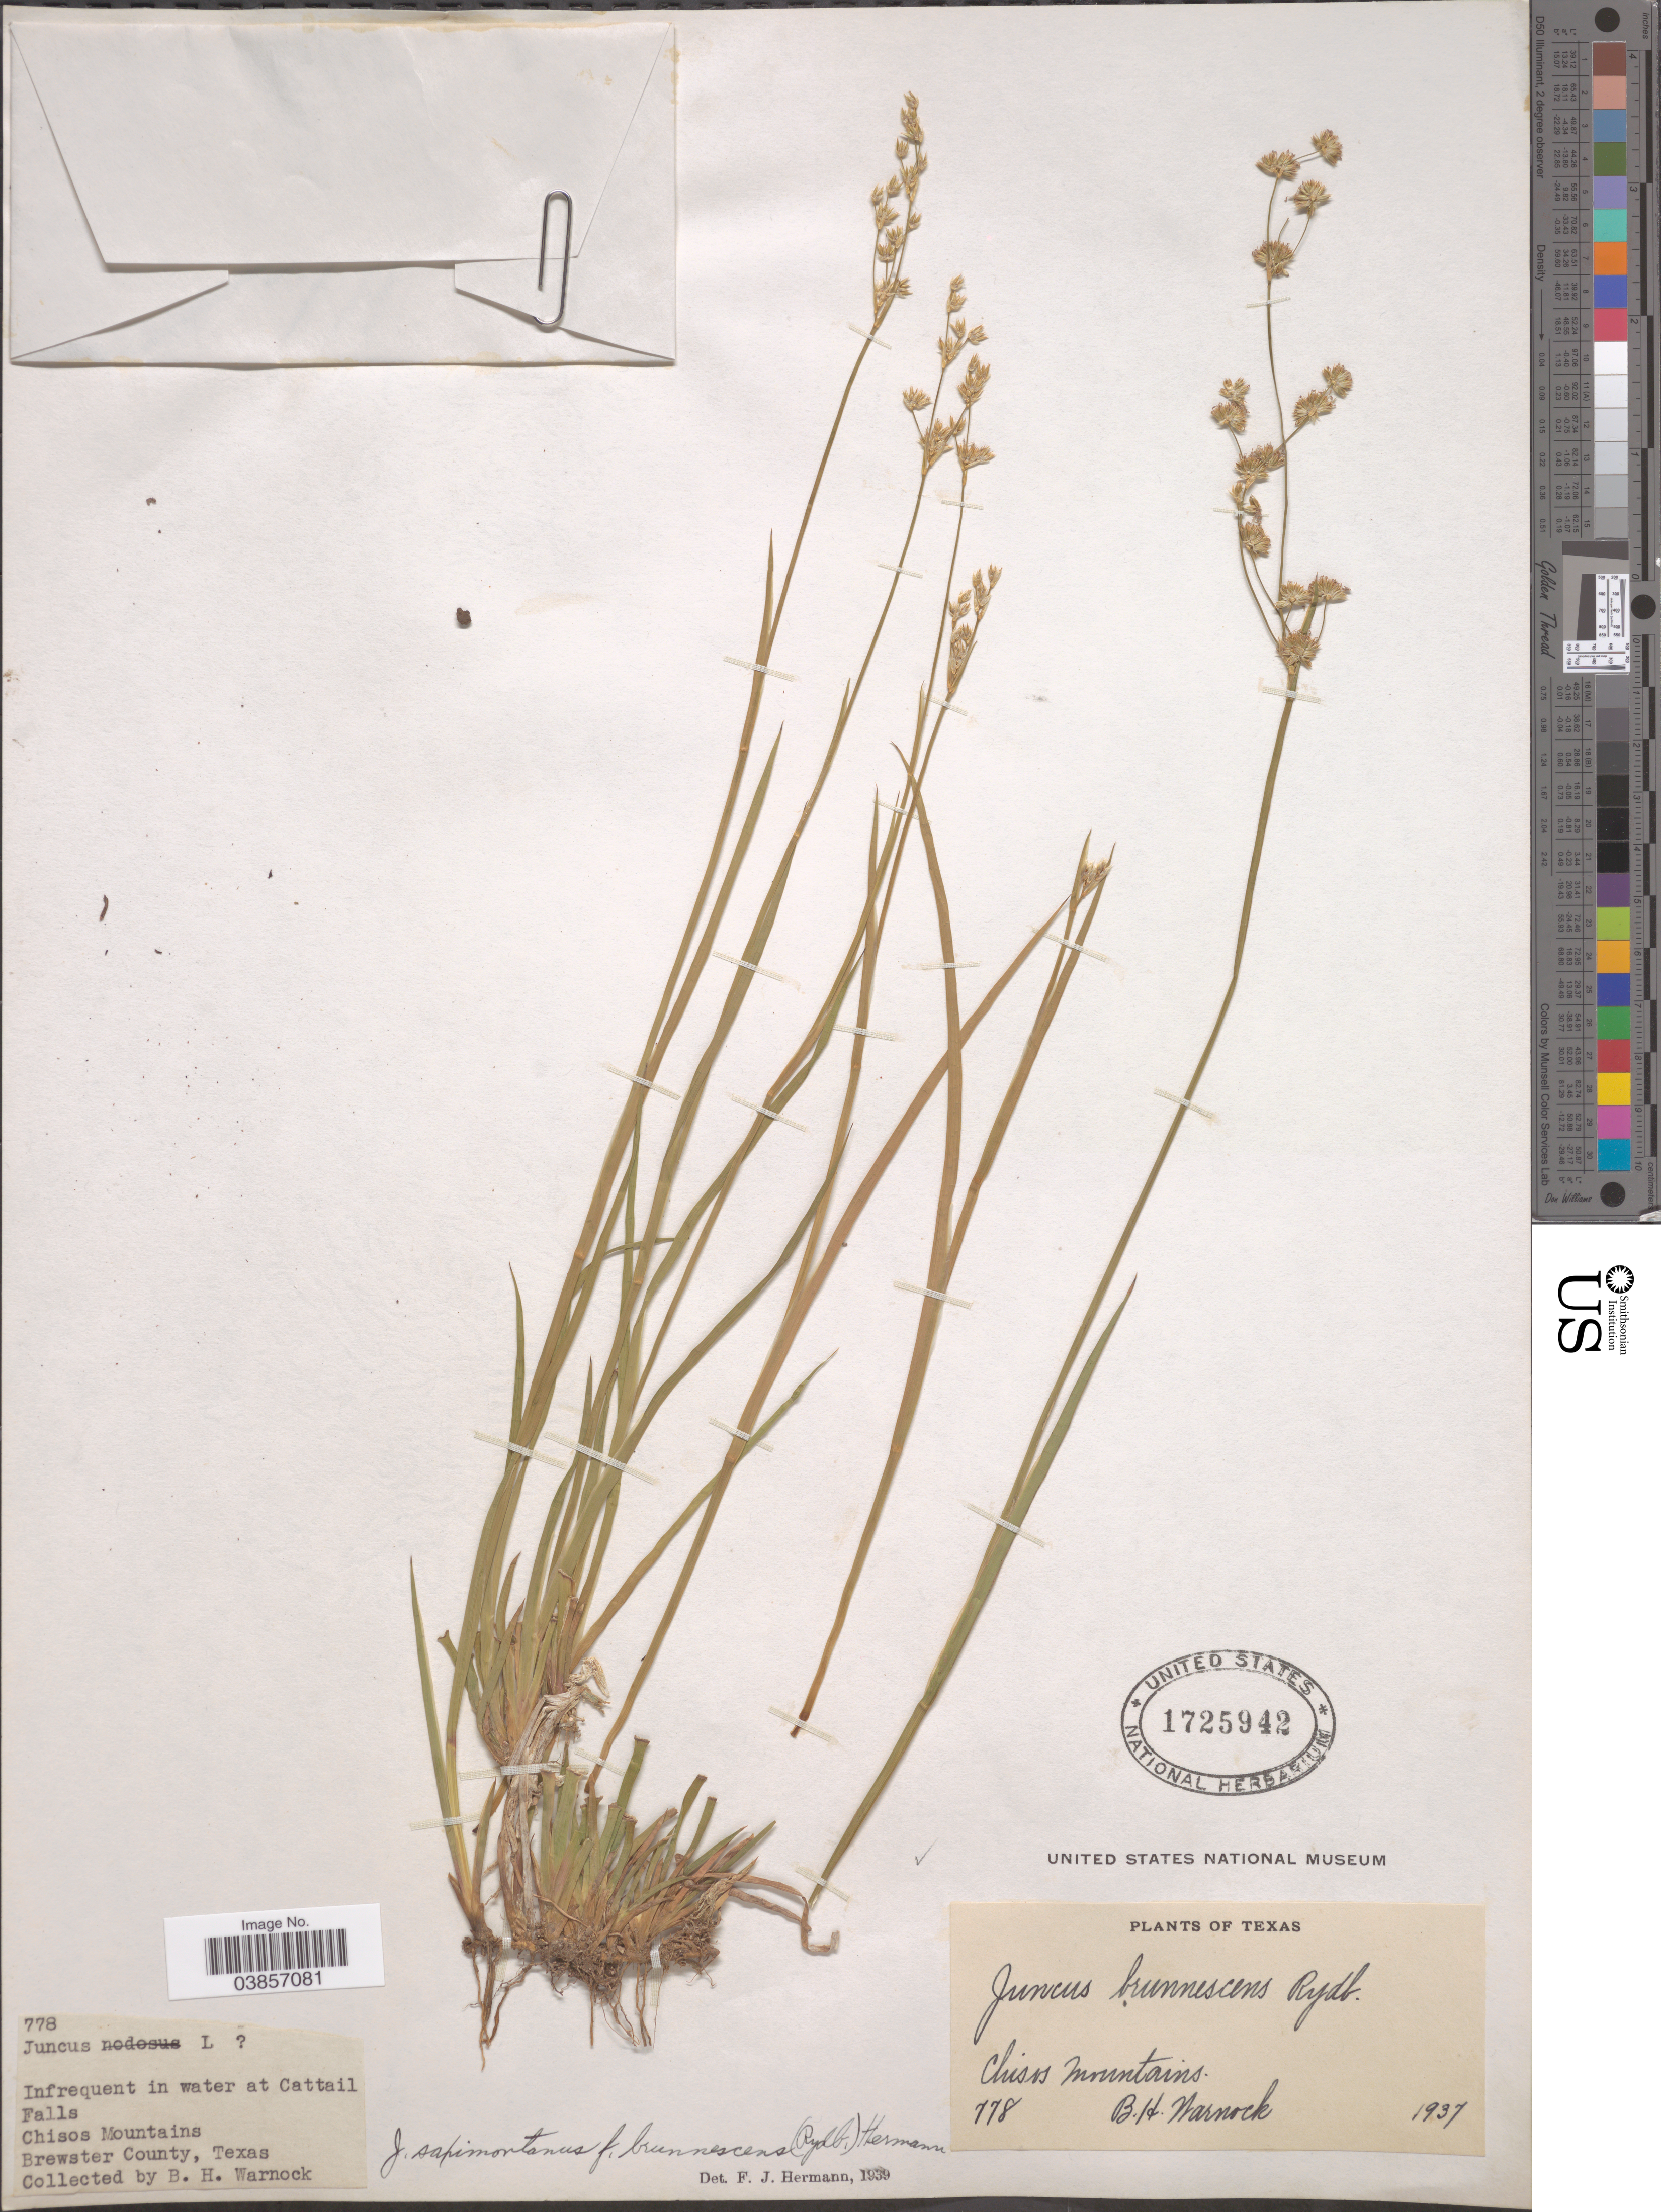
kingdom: Plantae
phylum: Tracheophyta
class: Liliopsida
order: Poales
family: Juncaceae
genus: Juncus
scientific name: Juncus saximontanus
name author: A. Nelson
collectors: B. H. Warnock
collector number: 778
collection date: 1937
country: United States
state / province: Texas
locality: In water at Cattail Falls. Chisos Mountains. Brewster County.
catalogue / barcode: US 1725942